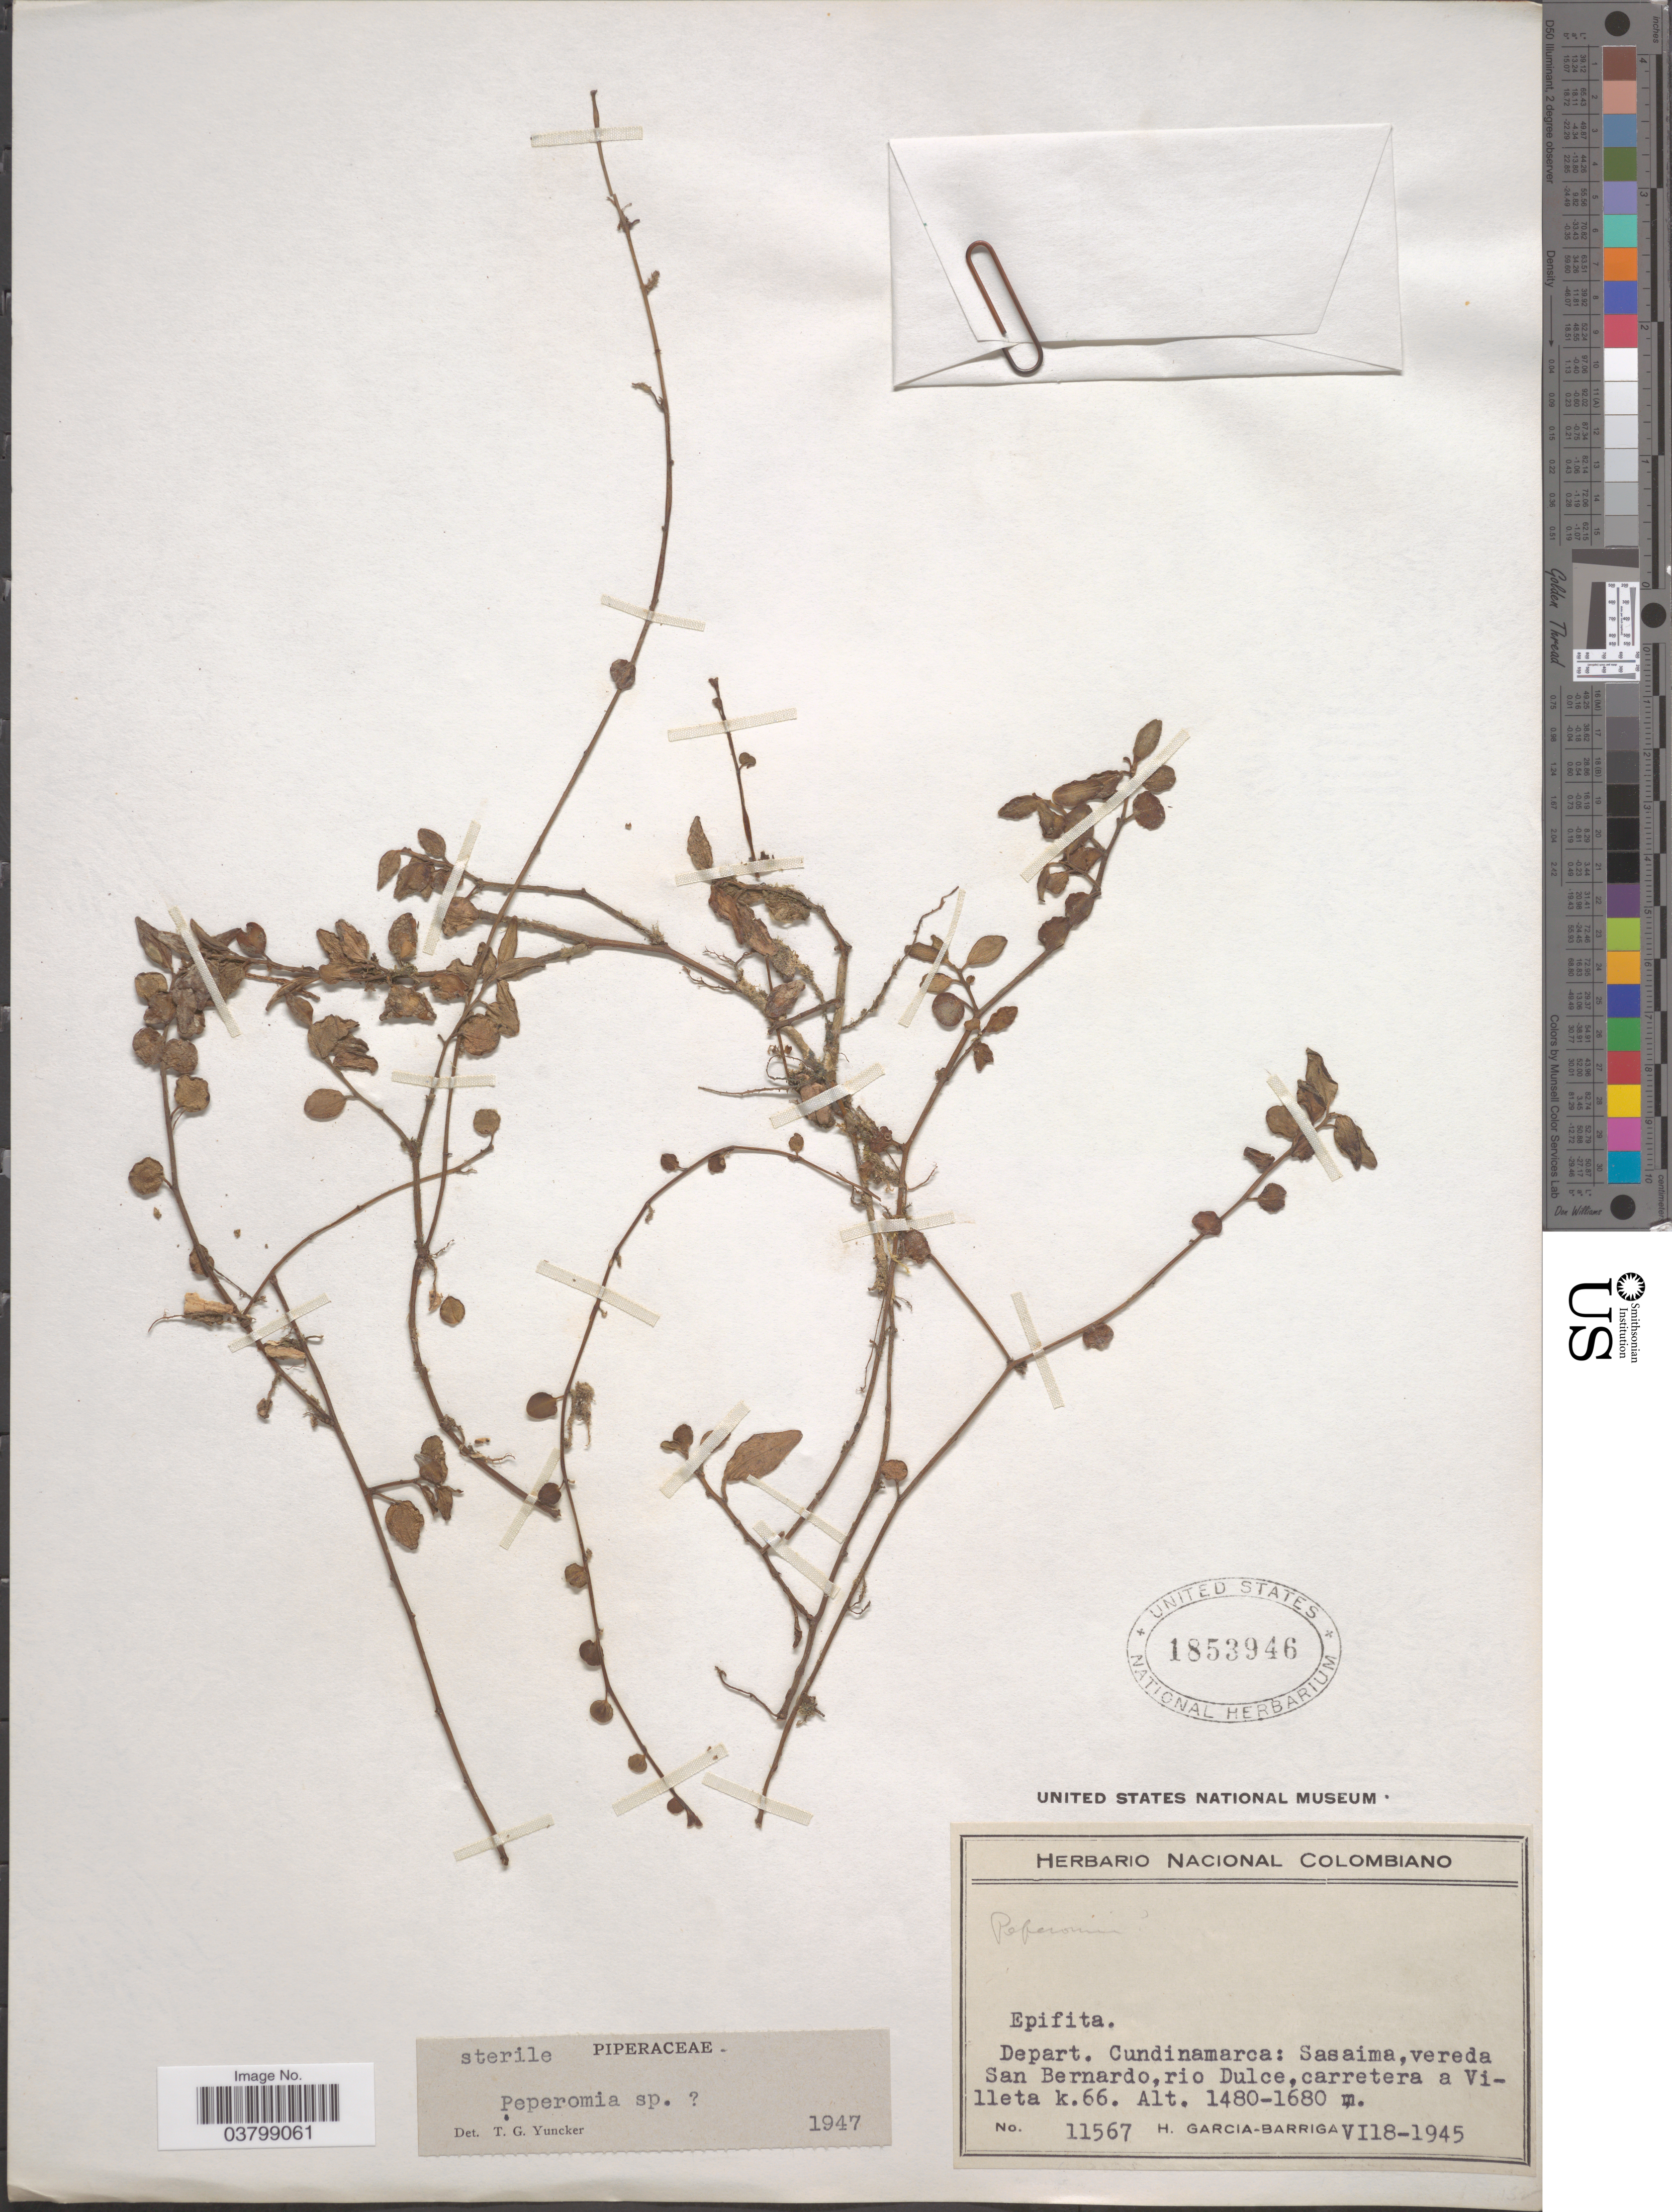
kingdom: Plantae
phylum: Tracheophyta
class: Magnoliopsida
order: Piperales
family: Piperaceae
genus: Peperomia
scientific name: Peperomia sp.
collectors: H. García Barriga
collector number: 11567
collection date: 1945-07-08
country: Colombia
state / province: Cundinamarca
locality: Depart. Cundinamarca: Sasaima, vereda San Bernardo, rio Dulce, carretera a Villeta k.66.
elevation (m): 1480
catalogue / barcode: US 1853946